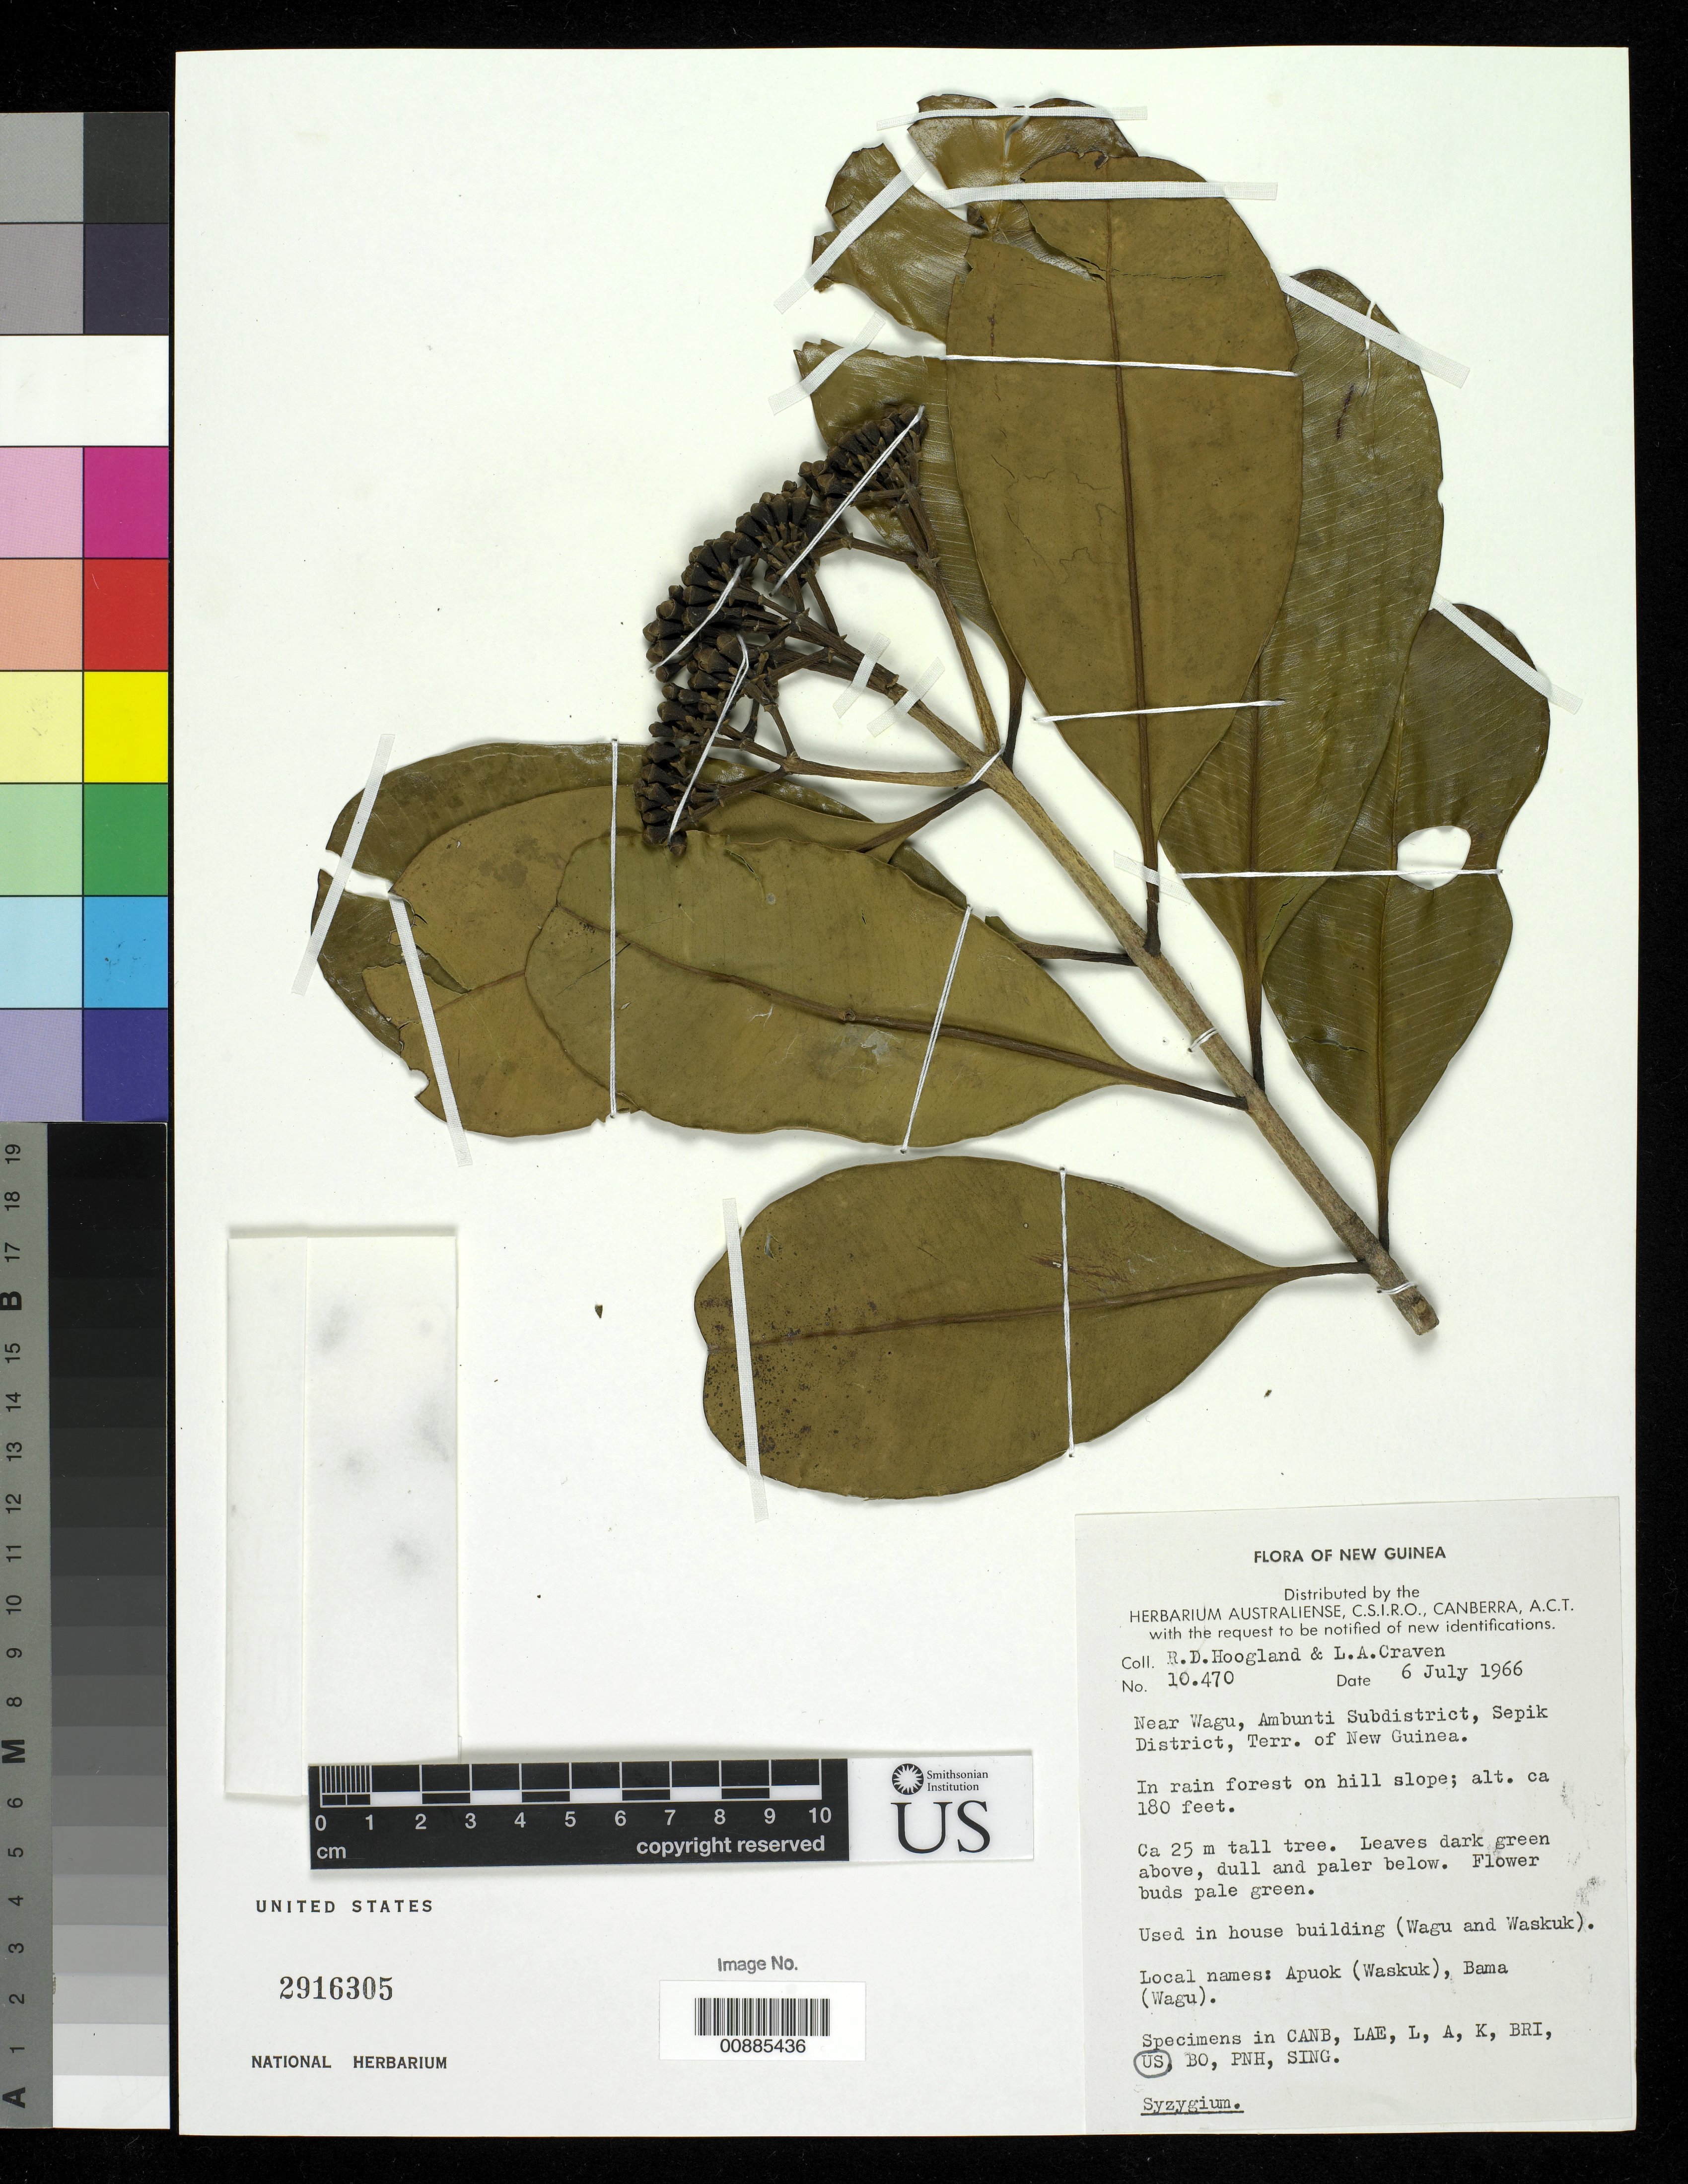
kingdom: Plantae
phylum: Tracheophyta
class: Magnoliopsida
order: Myrtales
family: Myrtaceae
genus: Syzygium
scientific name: Syzygium myriadenum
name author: Merr. & L.M. Perry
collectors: R. D. Hoogland & L. A. Craven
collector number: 10470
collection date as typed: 06 Jul 1966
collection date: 1966-07-06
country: Papua New Guinea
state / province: Sepik District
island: New Guinea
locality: Near Wagu, Ambunti Subdistrict.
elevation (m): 55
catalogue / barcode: US 2916305